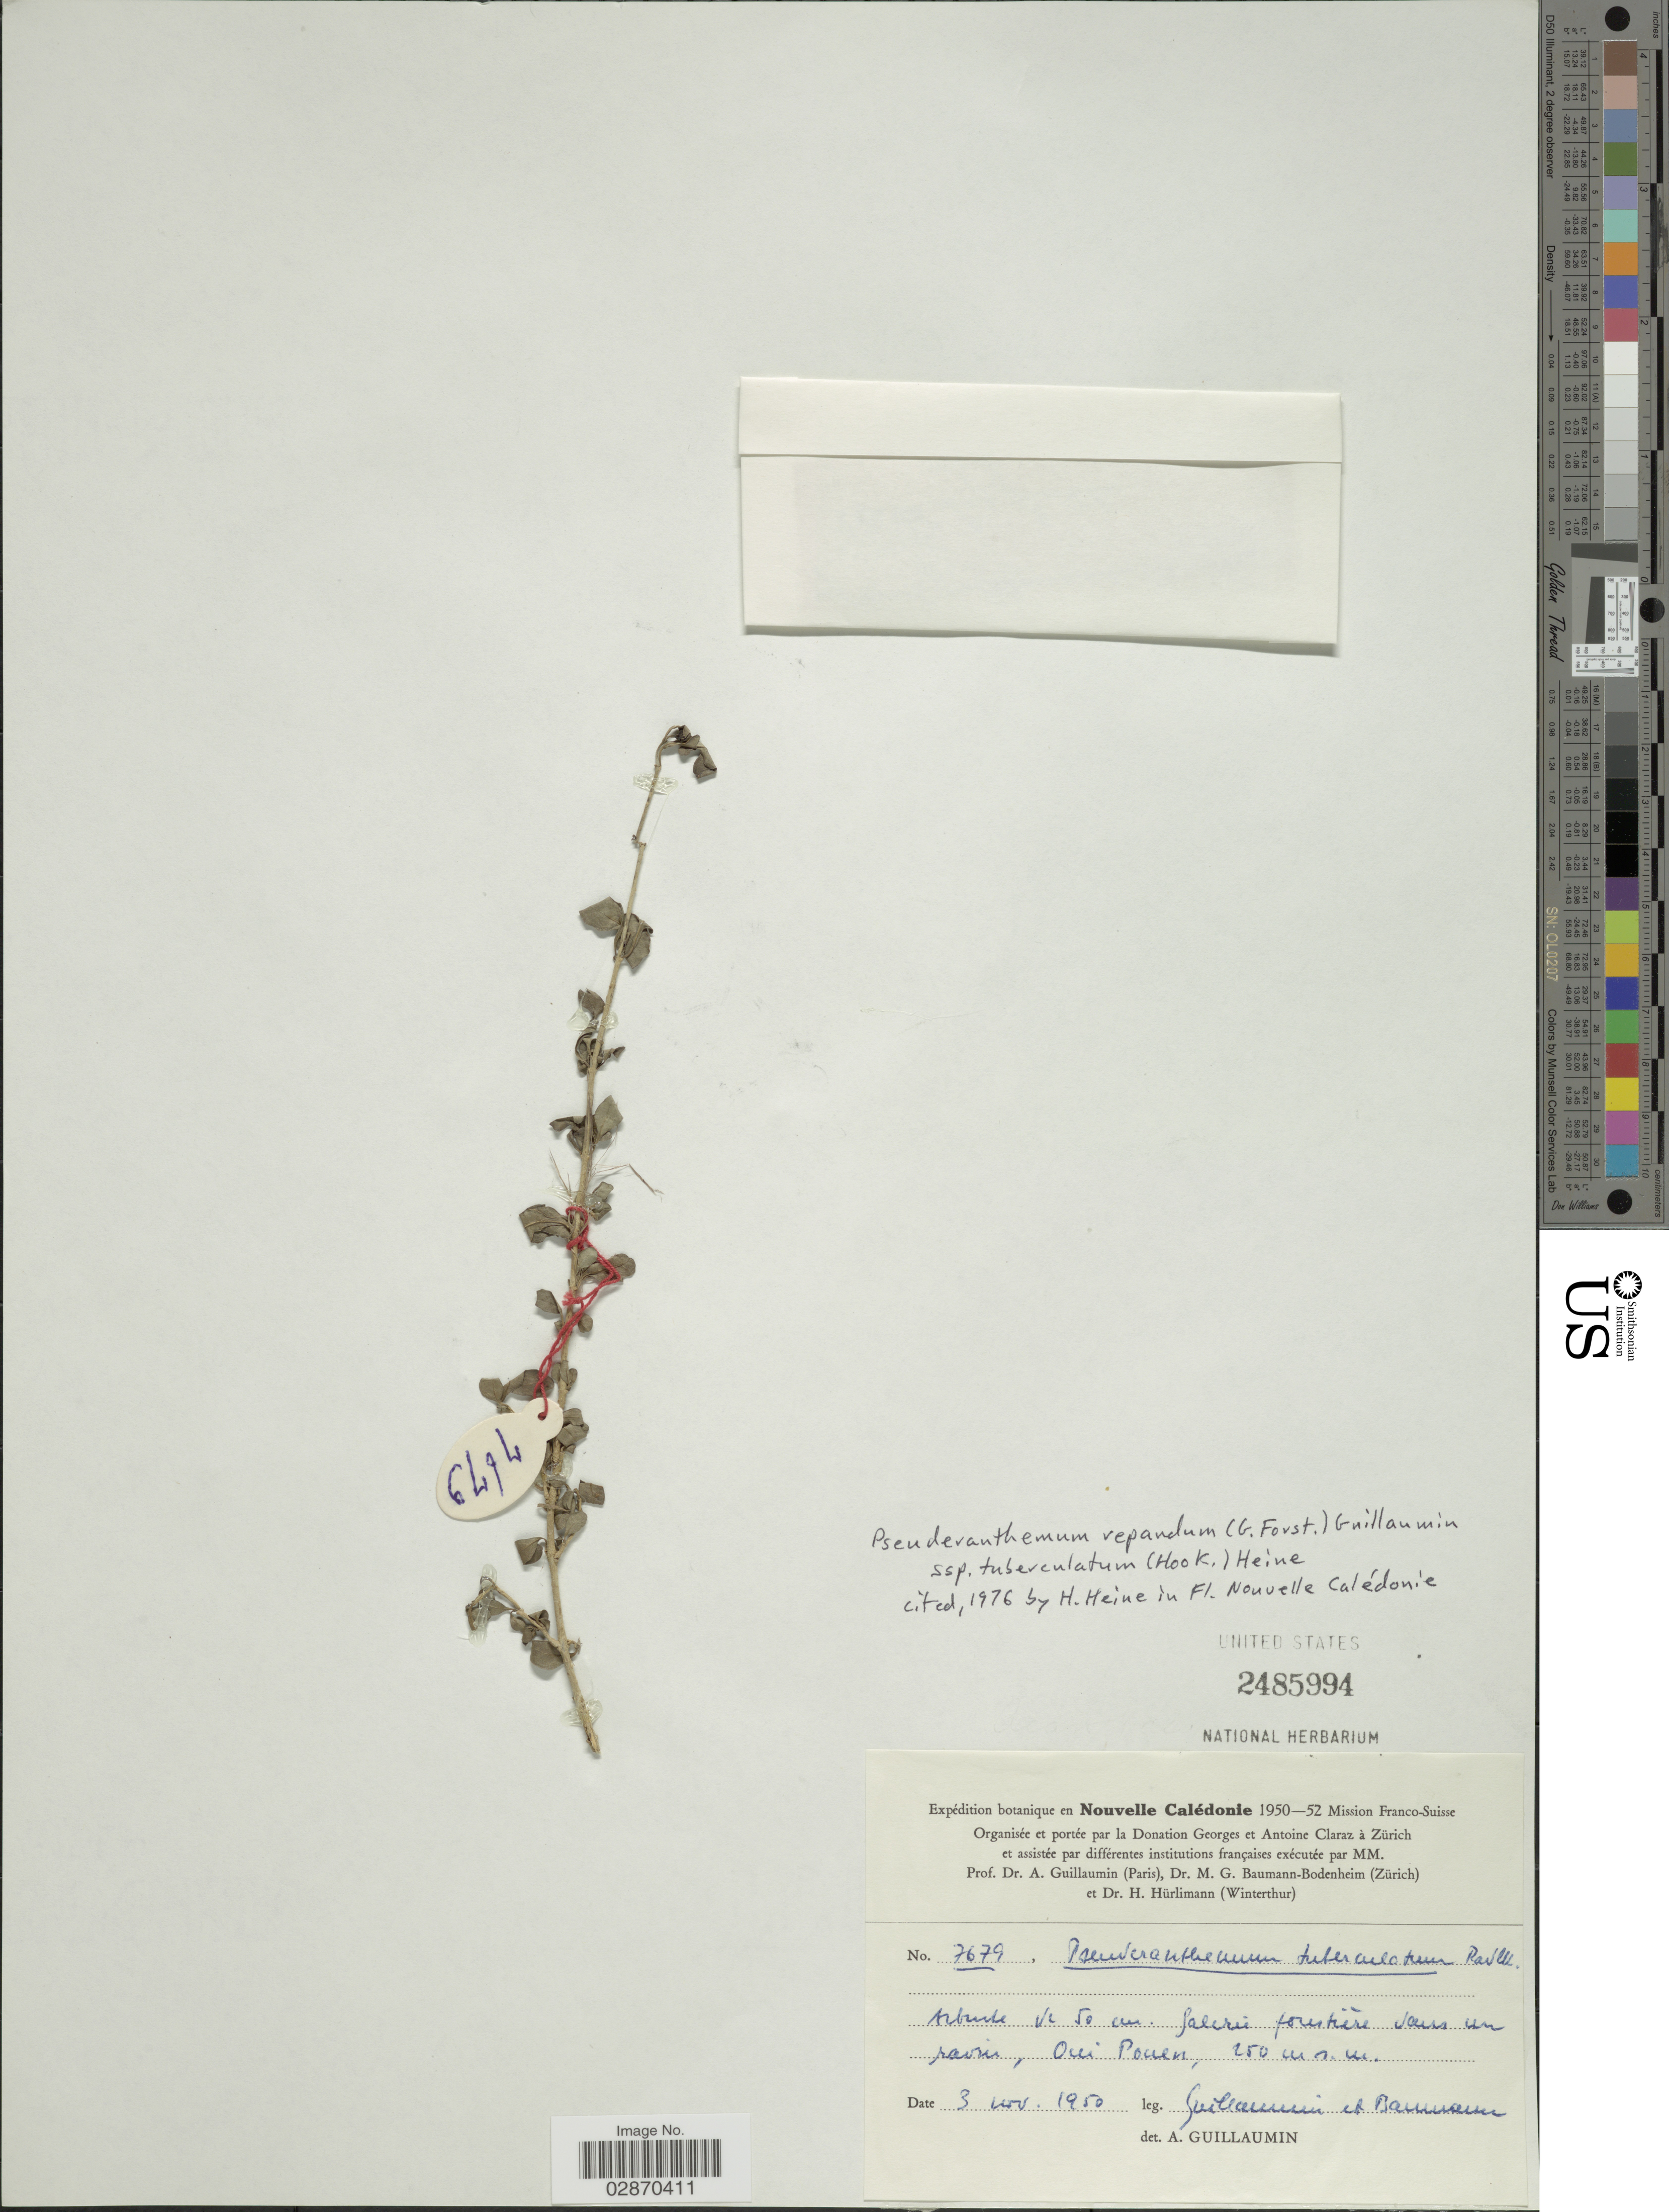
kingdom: Plantae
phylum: Tracheophyta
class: Magnoliopsida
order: Lamiales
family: Acanthaceae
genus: Pseuderanthemum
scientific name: Pseuderanthemum repandum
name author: (G. Forst.) Guillaumin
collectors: A. Guillaumin & M. G. Baumann-Bodenheim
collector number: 7679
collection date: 1950-11-03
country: New Caledonia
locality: Galerie frontiere sous un ravin, Oui Pouen. [interpreted]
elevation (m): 250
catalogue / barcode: US 2485994